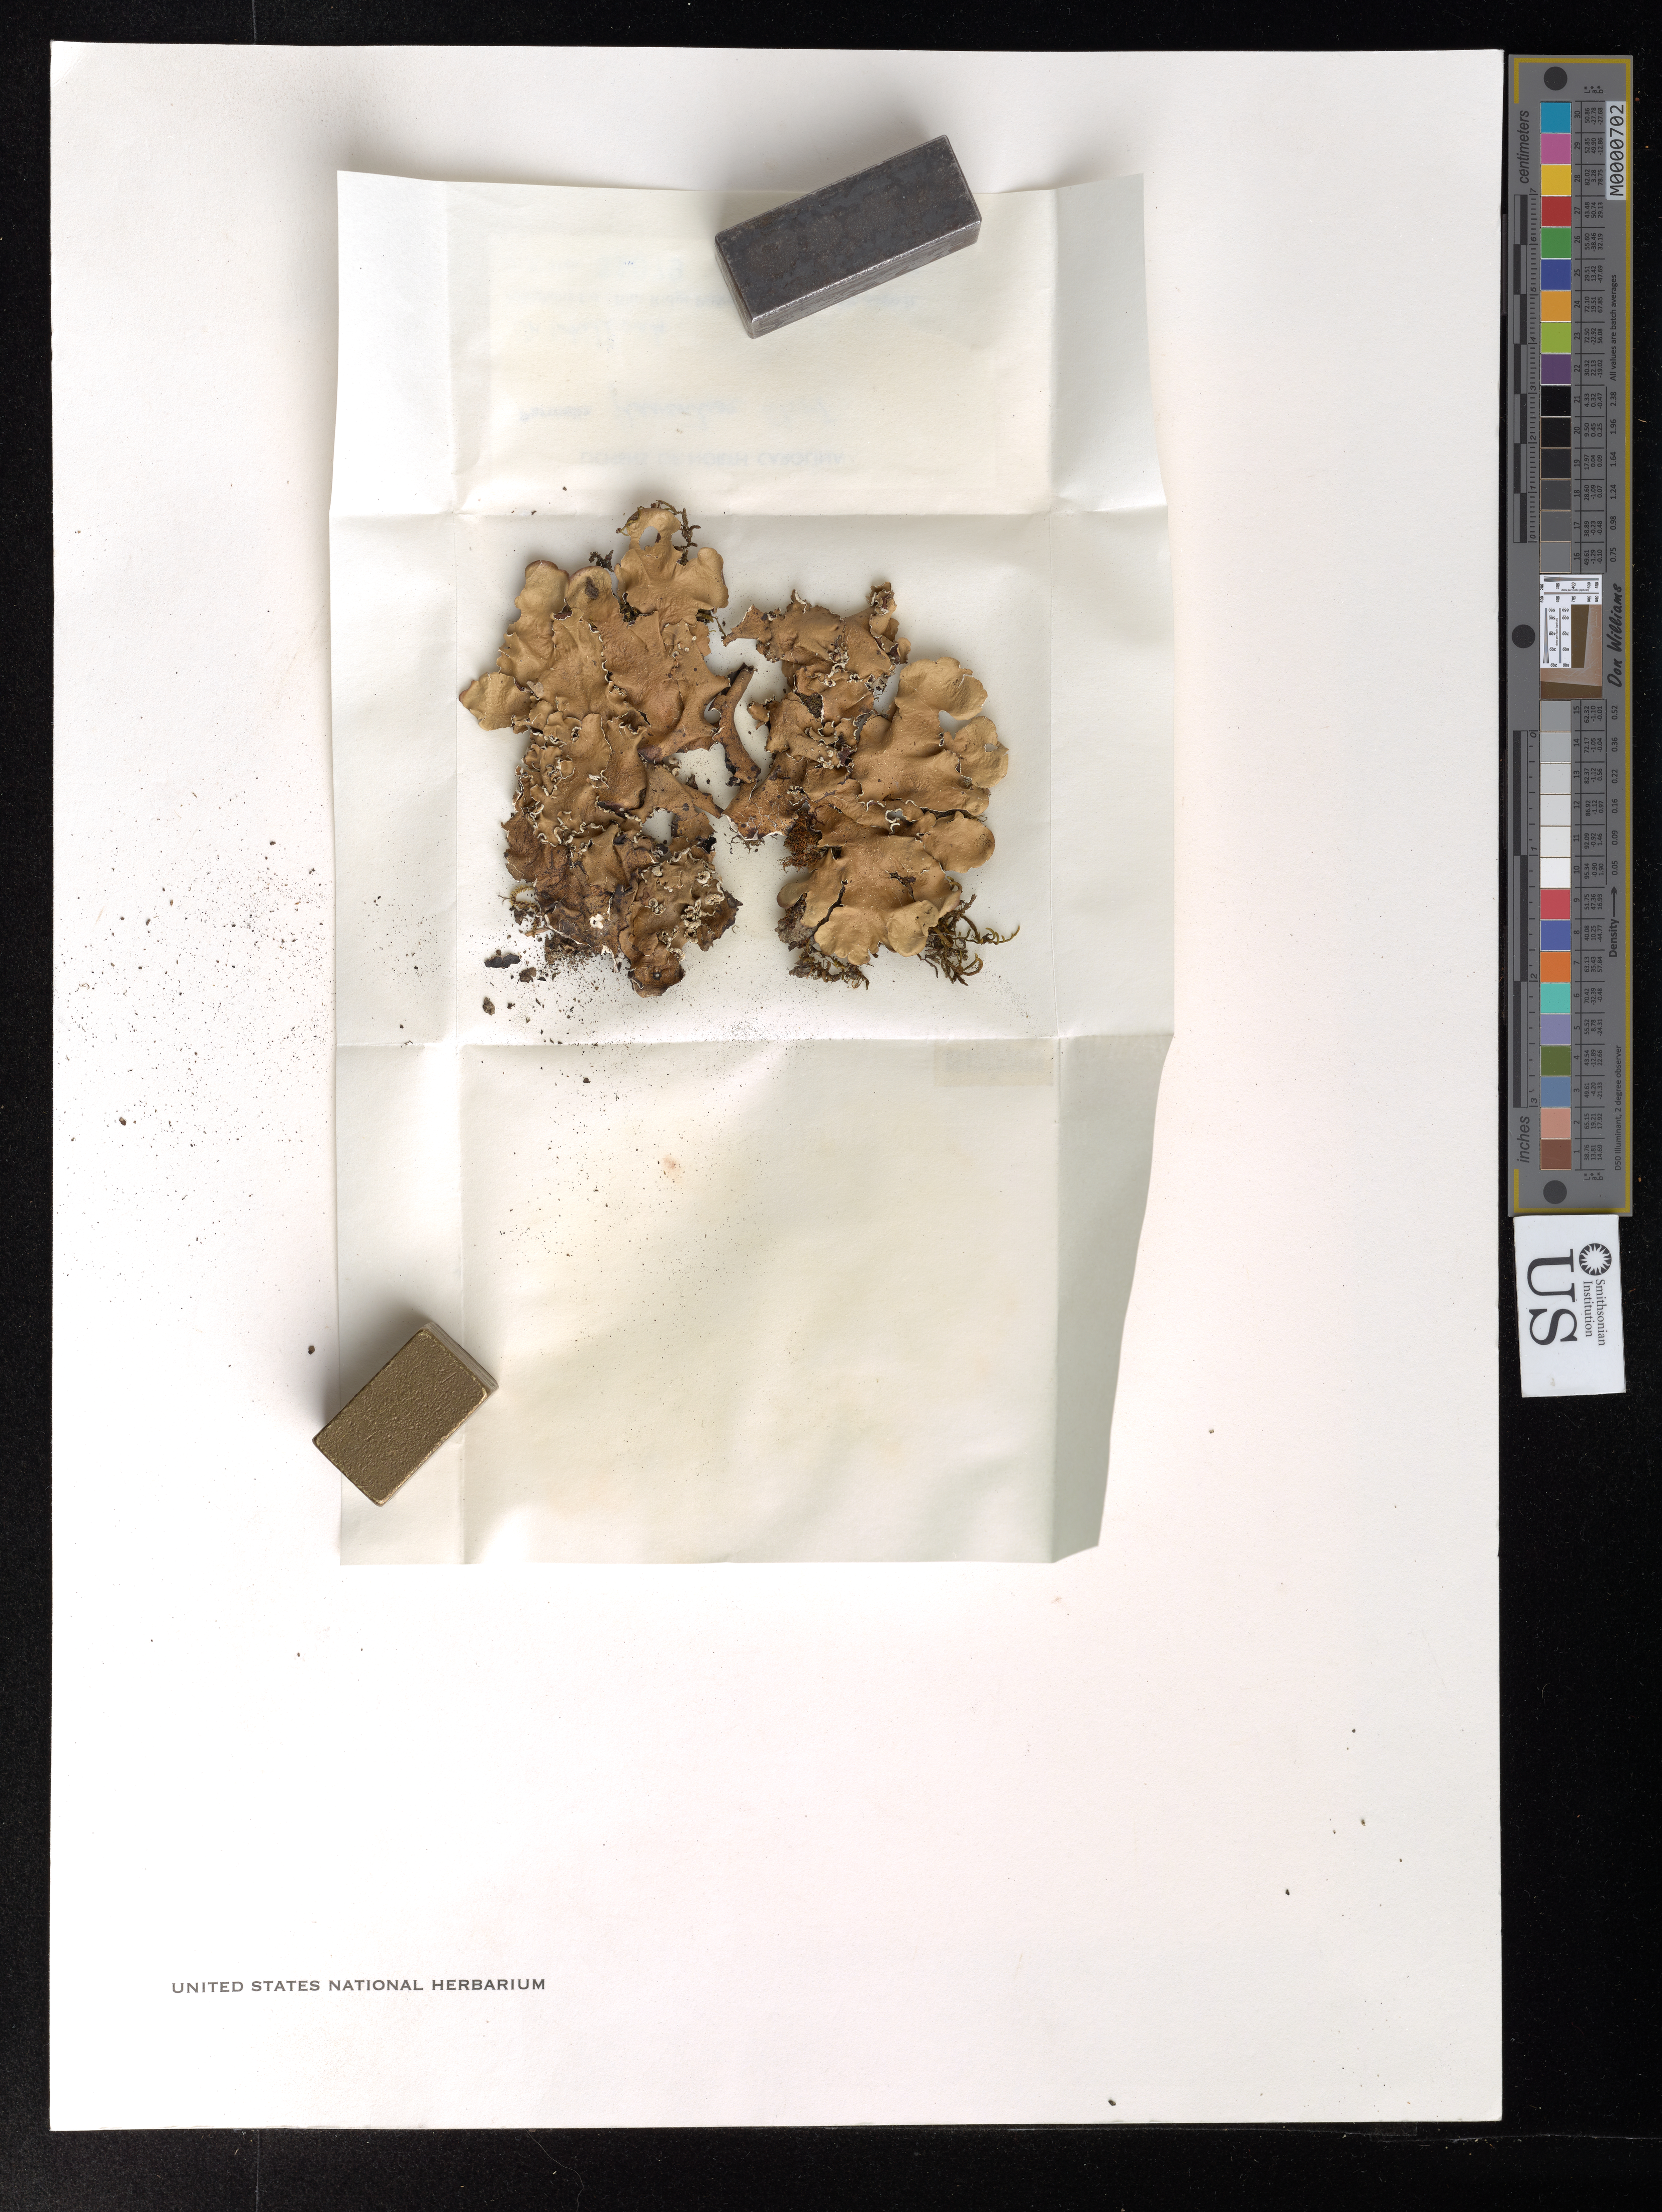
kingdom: Fungi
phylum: Ascomycota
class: Lecanoromycetes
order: Lecanorales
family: Parmeliaceae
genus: Flavopunctelia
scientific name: Flavopunctelia flaventior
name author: (Stirt.) Hale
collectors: M. Hale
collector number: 31079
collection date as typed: Apr 1964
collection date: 1964-04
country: United States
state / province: North Carolina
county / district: Alleghany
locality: Blue ridge parkway, mile 23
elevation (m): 1128